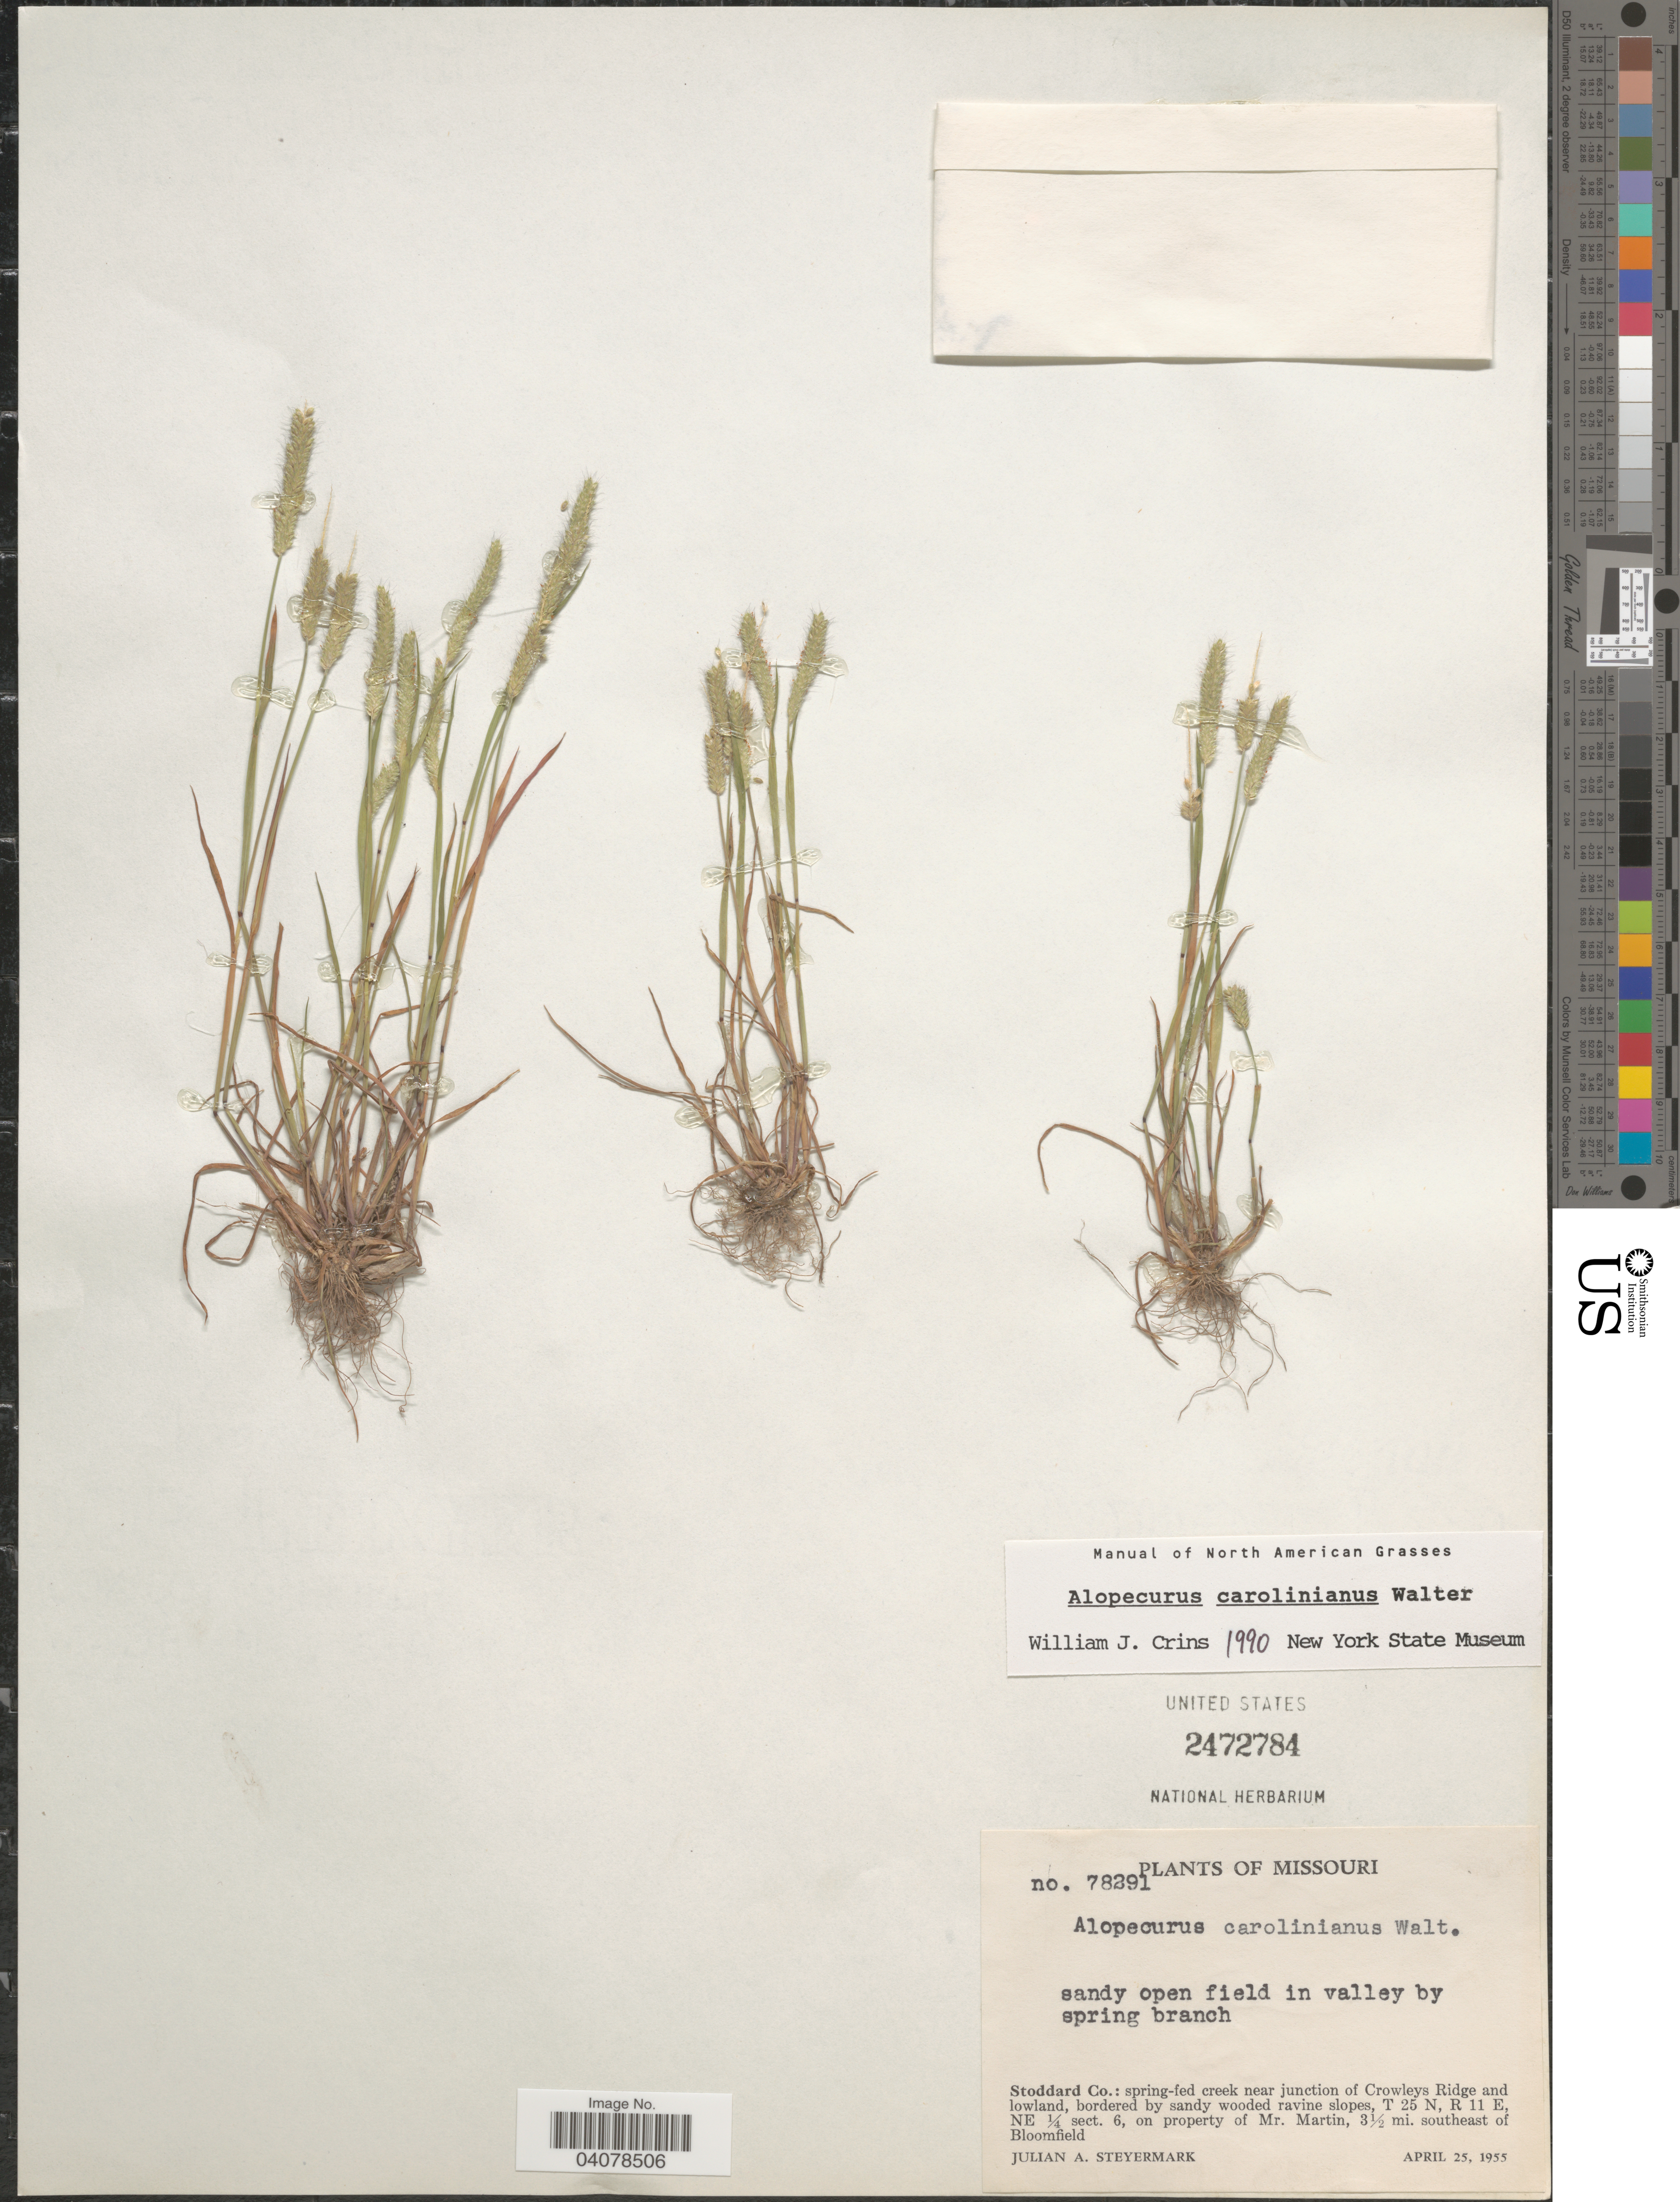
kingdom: Plantae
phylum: Tracheophyta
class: Liliopsida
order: Poales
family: Poaceae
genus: Alopecurus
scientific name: Alopecurus aequalis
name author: Sobol.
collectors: J. Steyermark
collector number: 78291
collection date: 1955-04-25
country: United States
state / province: Missouri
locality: Sandy open field in valley by spring branch. Stoddard Co.: spring-fed creek near junction of Crowleys Ridge and Lowland, bordered by sandy wooded ravine slopes, T 25 N, R 11 E, NE 1/4 sect. 6, on property of Mr. Martin, 3 1/2 mi. southeast of Bloomfield.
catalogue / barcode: US 2472784